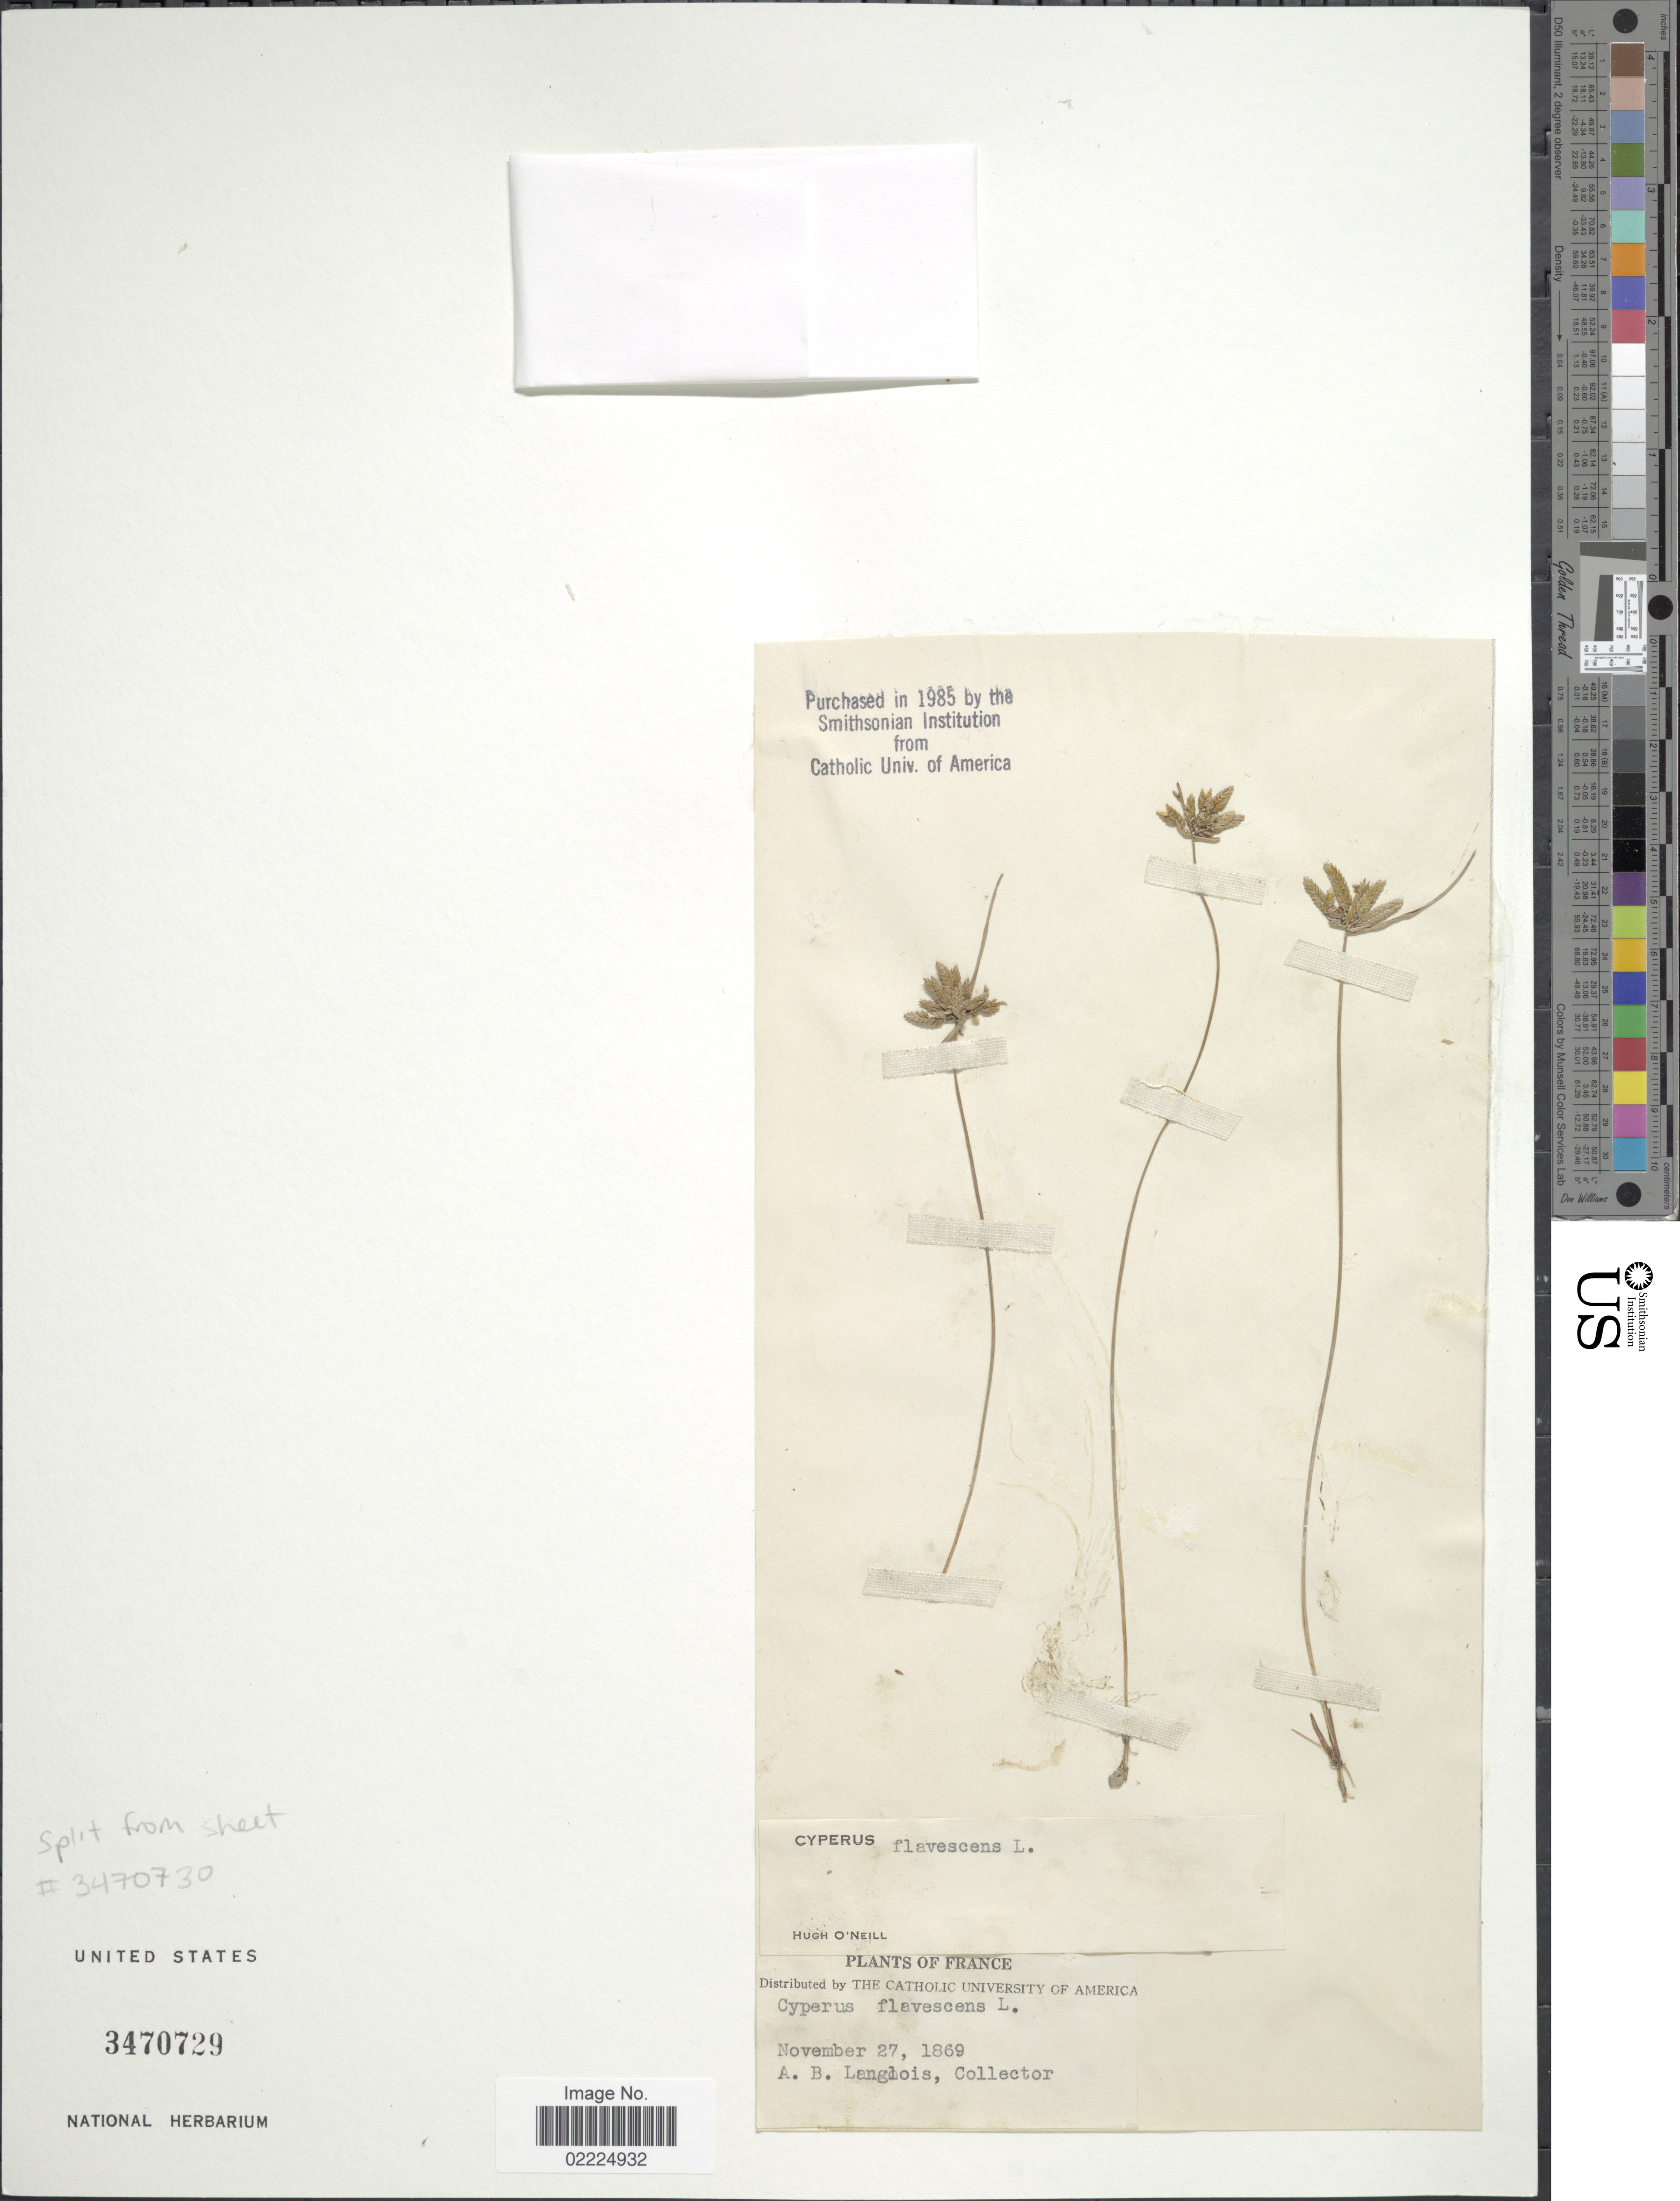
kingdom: Plantae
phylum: Tracheophyta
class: Liliopsida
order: Poales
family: Cyperaceae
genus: Cyperus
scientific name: Cyperus flavescens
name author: L.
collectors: A. Langlois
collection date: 1869-11-27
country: France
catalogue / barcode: US 3470729